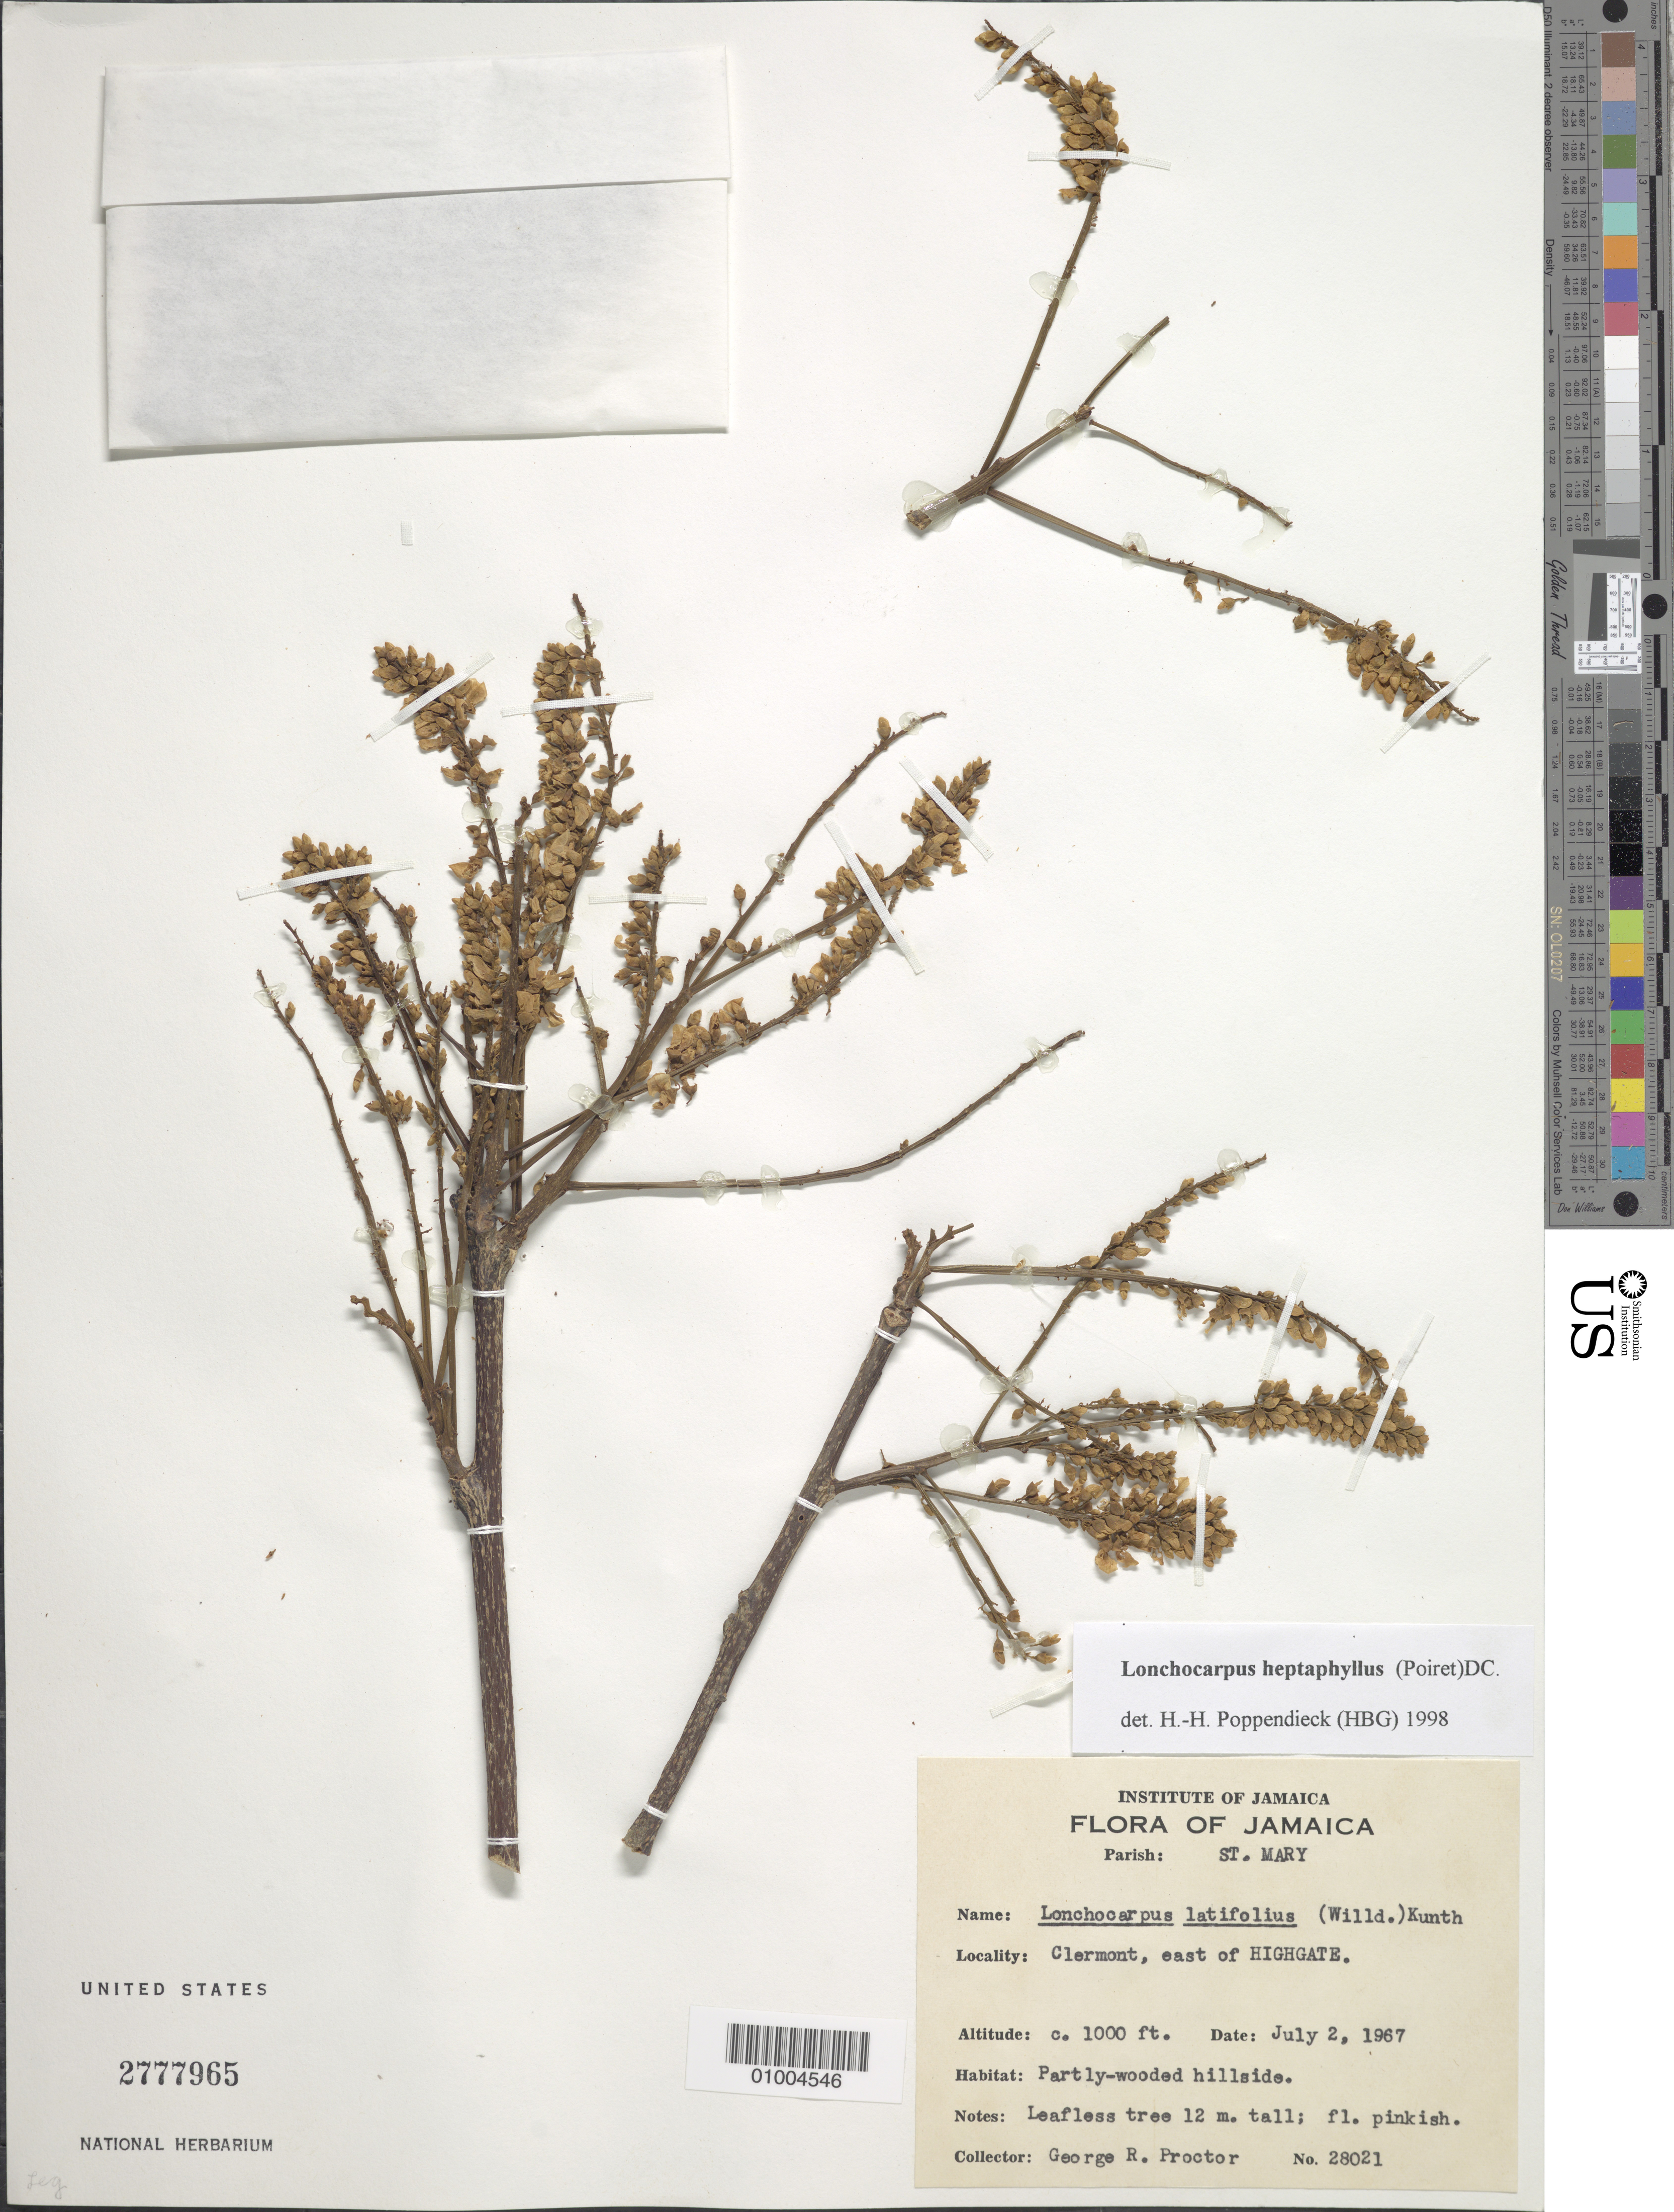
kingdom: Plantae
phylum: Tracheophyta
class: Magnoliopsida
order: Fabales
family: Fabaceae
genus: Lonchocarpus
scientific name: Lonchocarpus heptaphyllus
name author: (Poir.) DC.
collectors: G. R. Proctor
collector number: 28021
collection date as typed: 02 Jul 1967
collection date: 1967-07-02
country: Jamaica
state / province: Saint Mary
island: Jamaica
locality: Clermont, E. of Highgate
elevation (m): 305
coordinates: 0 N, 0 E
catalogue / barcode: US 2777965